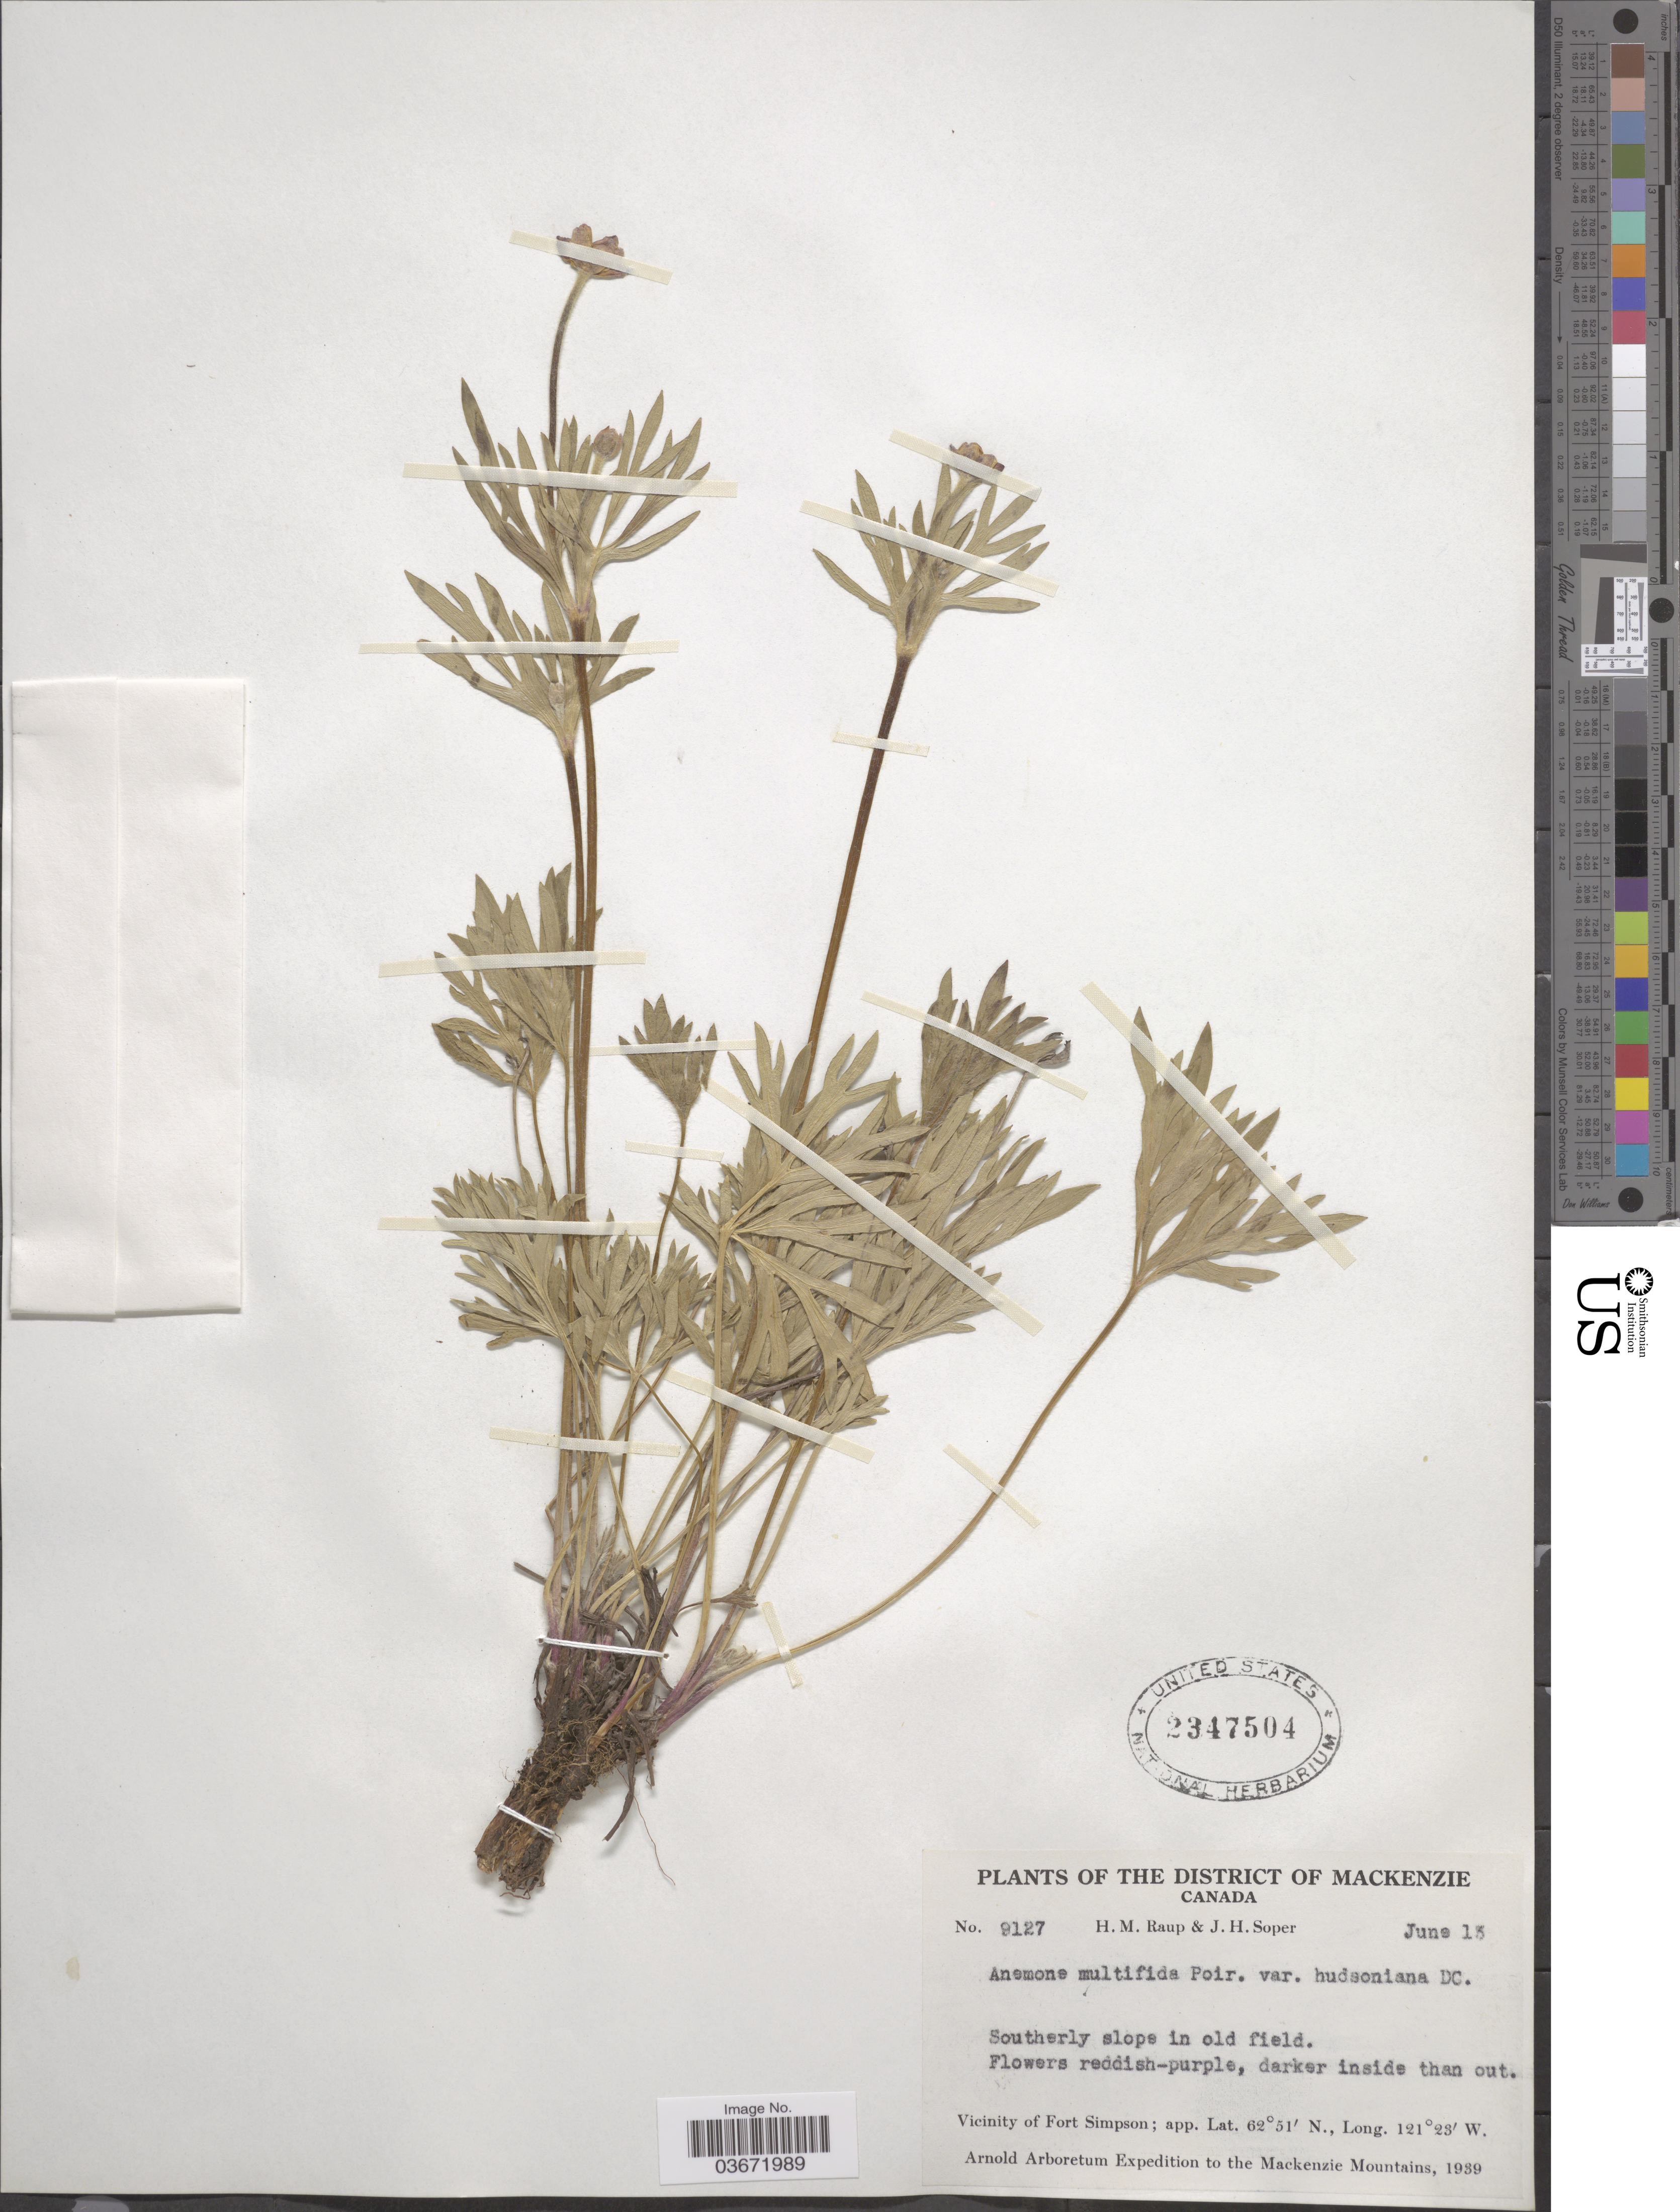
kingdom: Plantae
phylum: Tracheophyta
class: Magnoliopsida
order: Ranunculales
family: Ranunculaceae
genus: Anemone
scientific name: Anemone multifida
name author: Poir.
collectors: H. Raup & J. H. Soper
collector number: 9127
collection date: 1939-06-13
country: Canada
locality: District of Mackenzie. Vicinity of Fort Simpson. Mackenzie Mountains.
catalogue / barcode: US 2347504